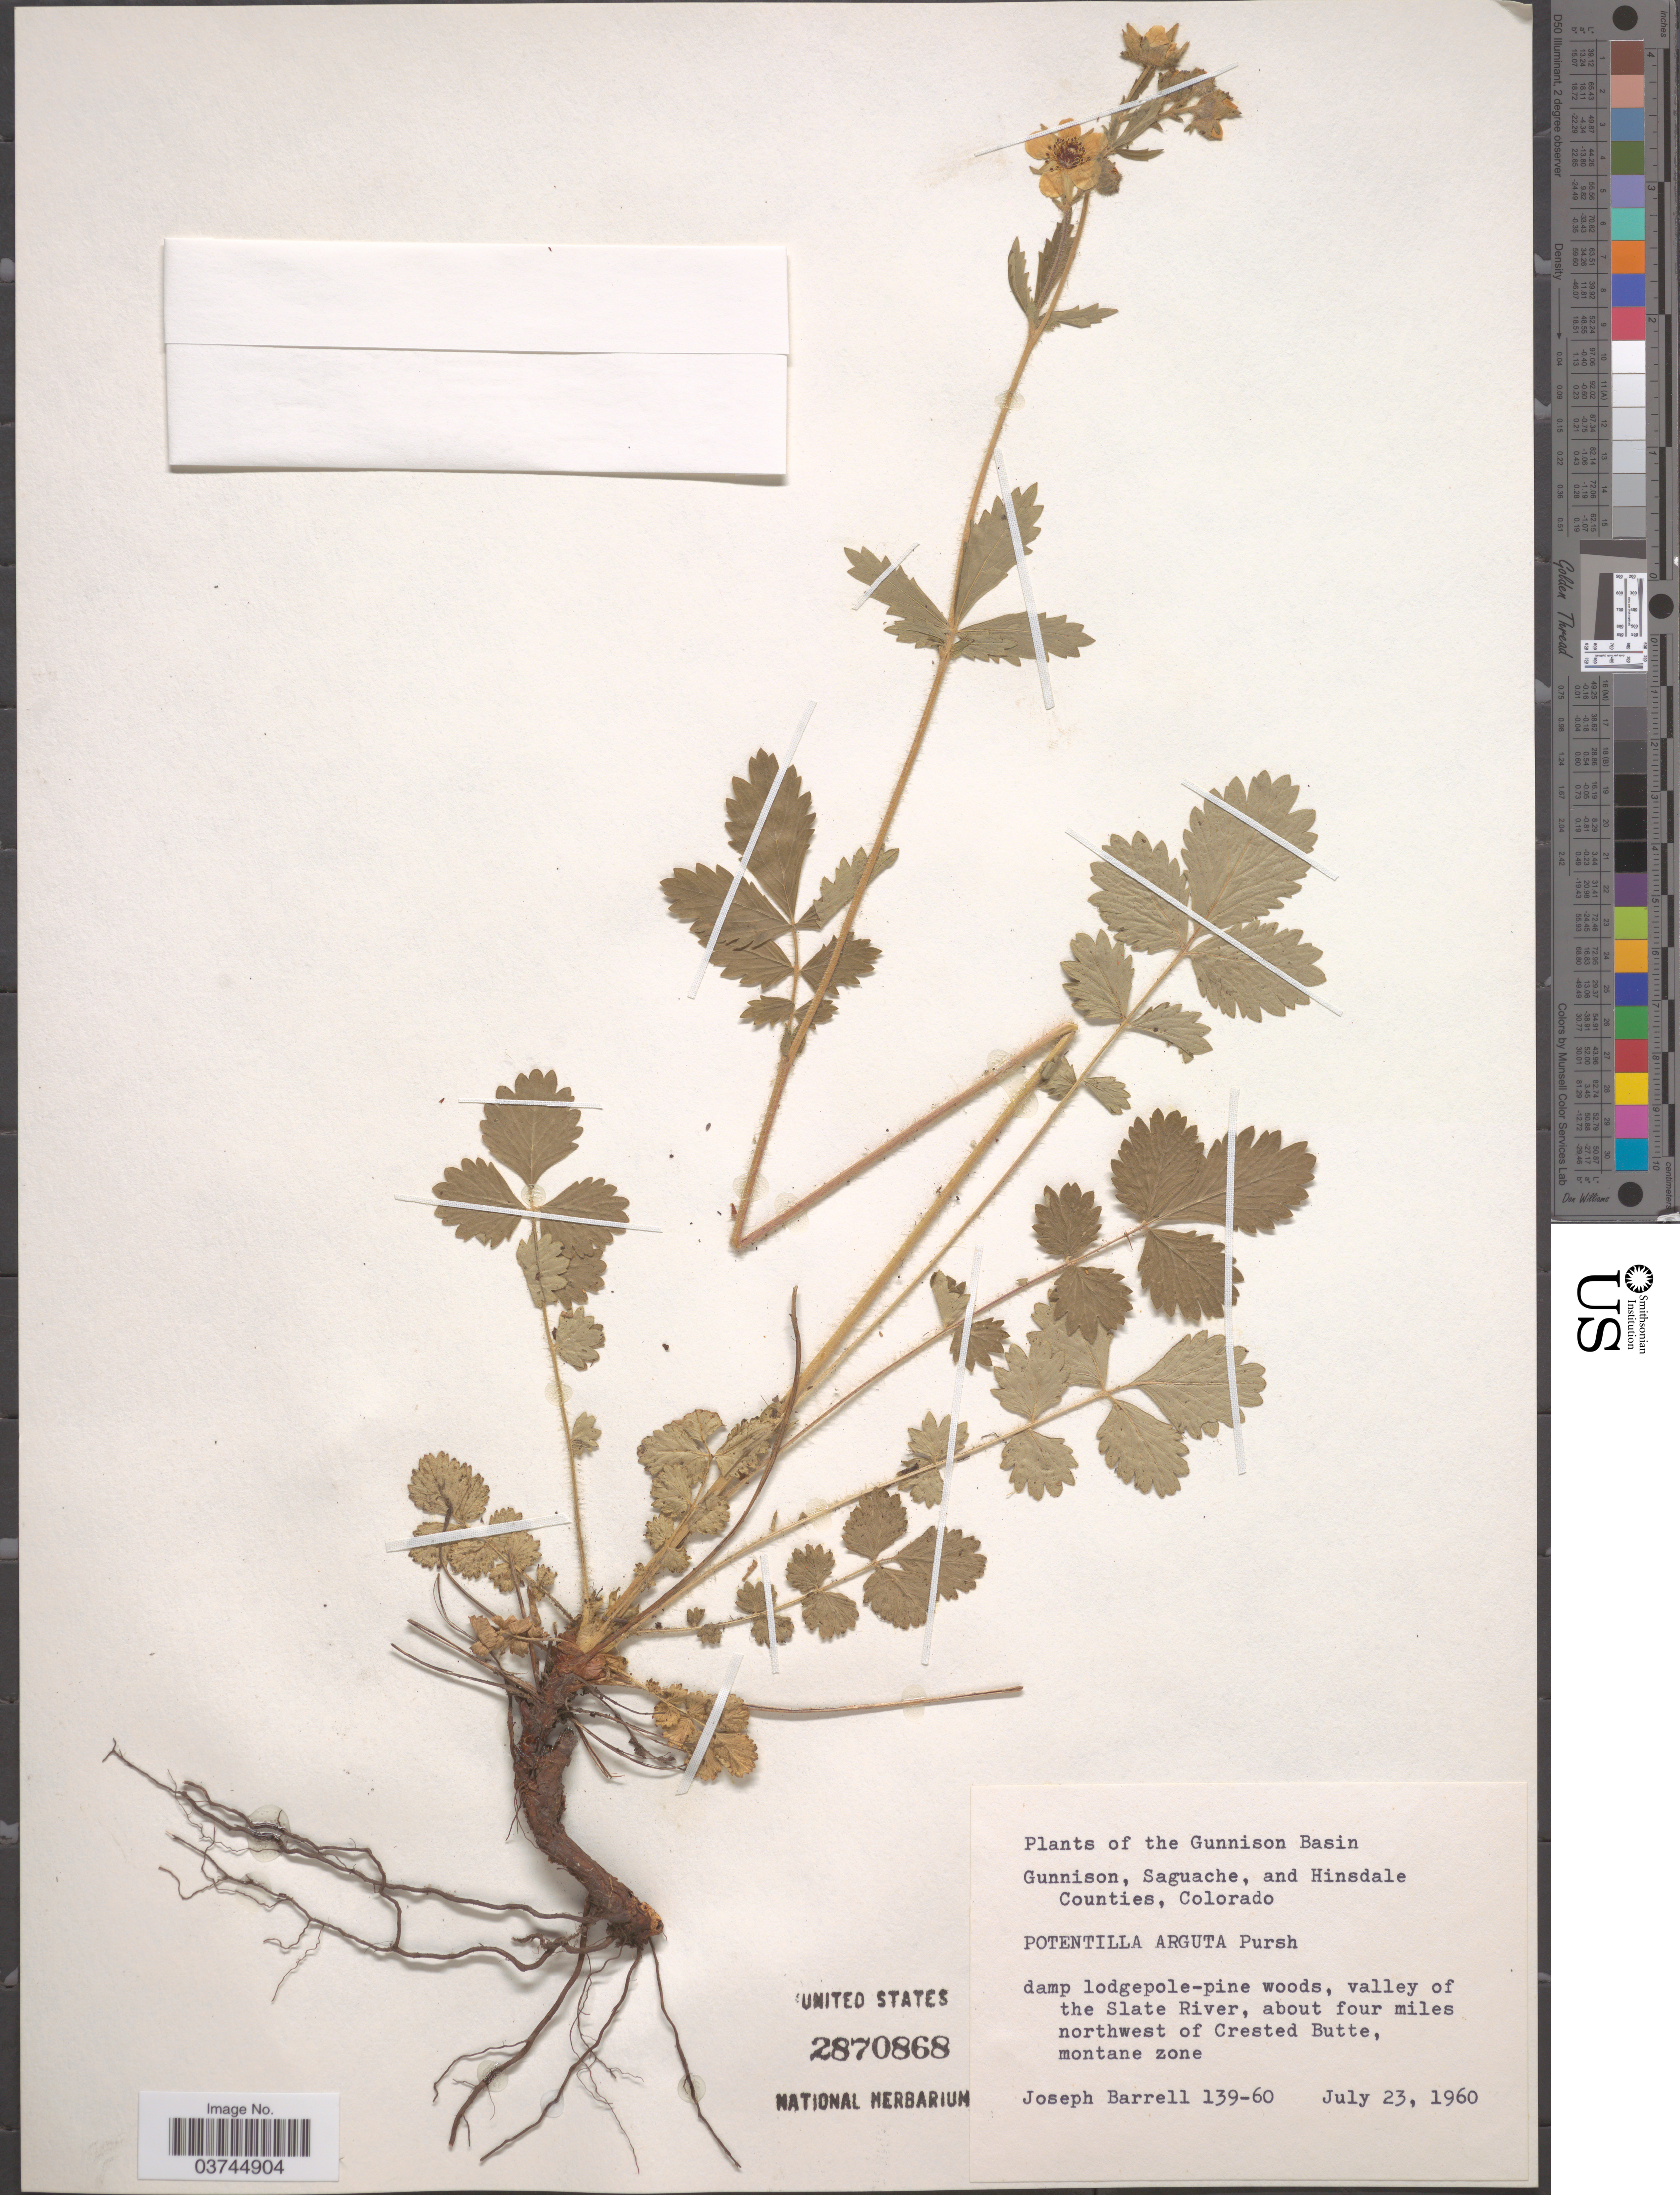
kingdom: Plantae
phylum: Tracheophyta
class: Magnoliopsida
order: Rosales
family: Rosaceae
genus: Drymocallis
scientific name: Drymocallis arguta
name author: (Pursh) Rydb.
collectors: J. Barrell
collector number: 139-60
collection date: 1960-07-23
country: United States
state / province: Colorado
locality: Gunnison Basin. Gunnison, Saguache, and Hinsdale Counties. Valley of the Slate River, about four miles northwest of Crested Butte, montane zone.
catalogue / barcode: US 2870868